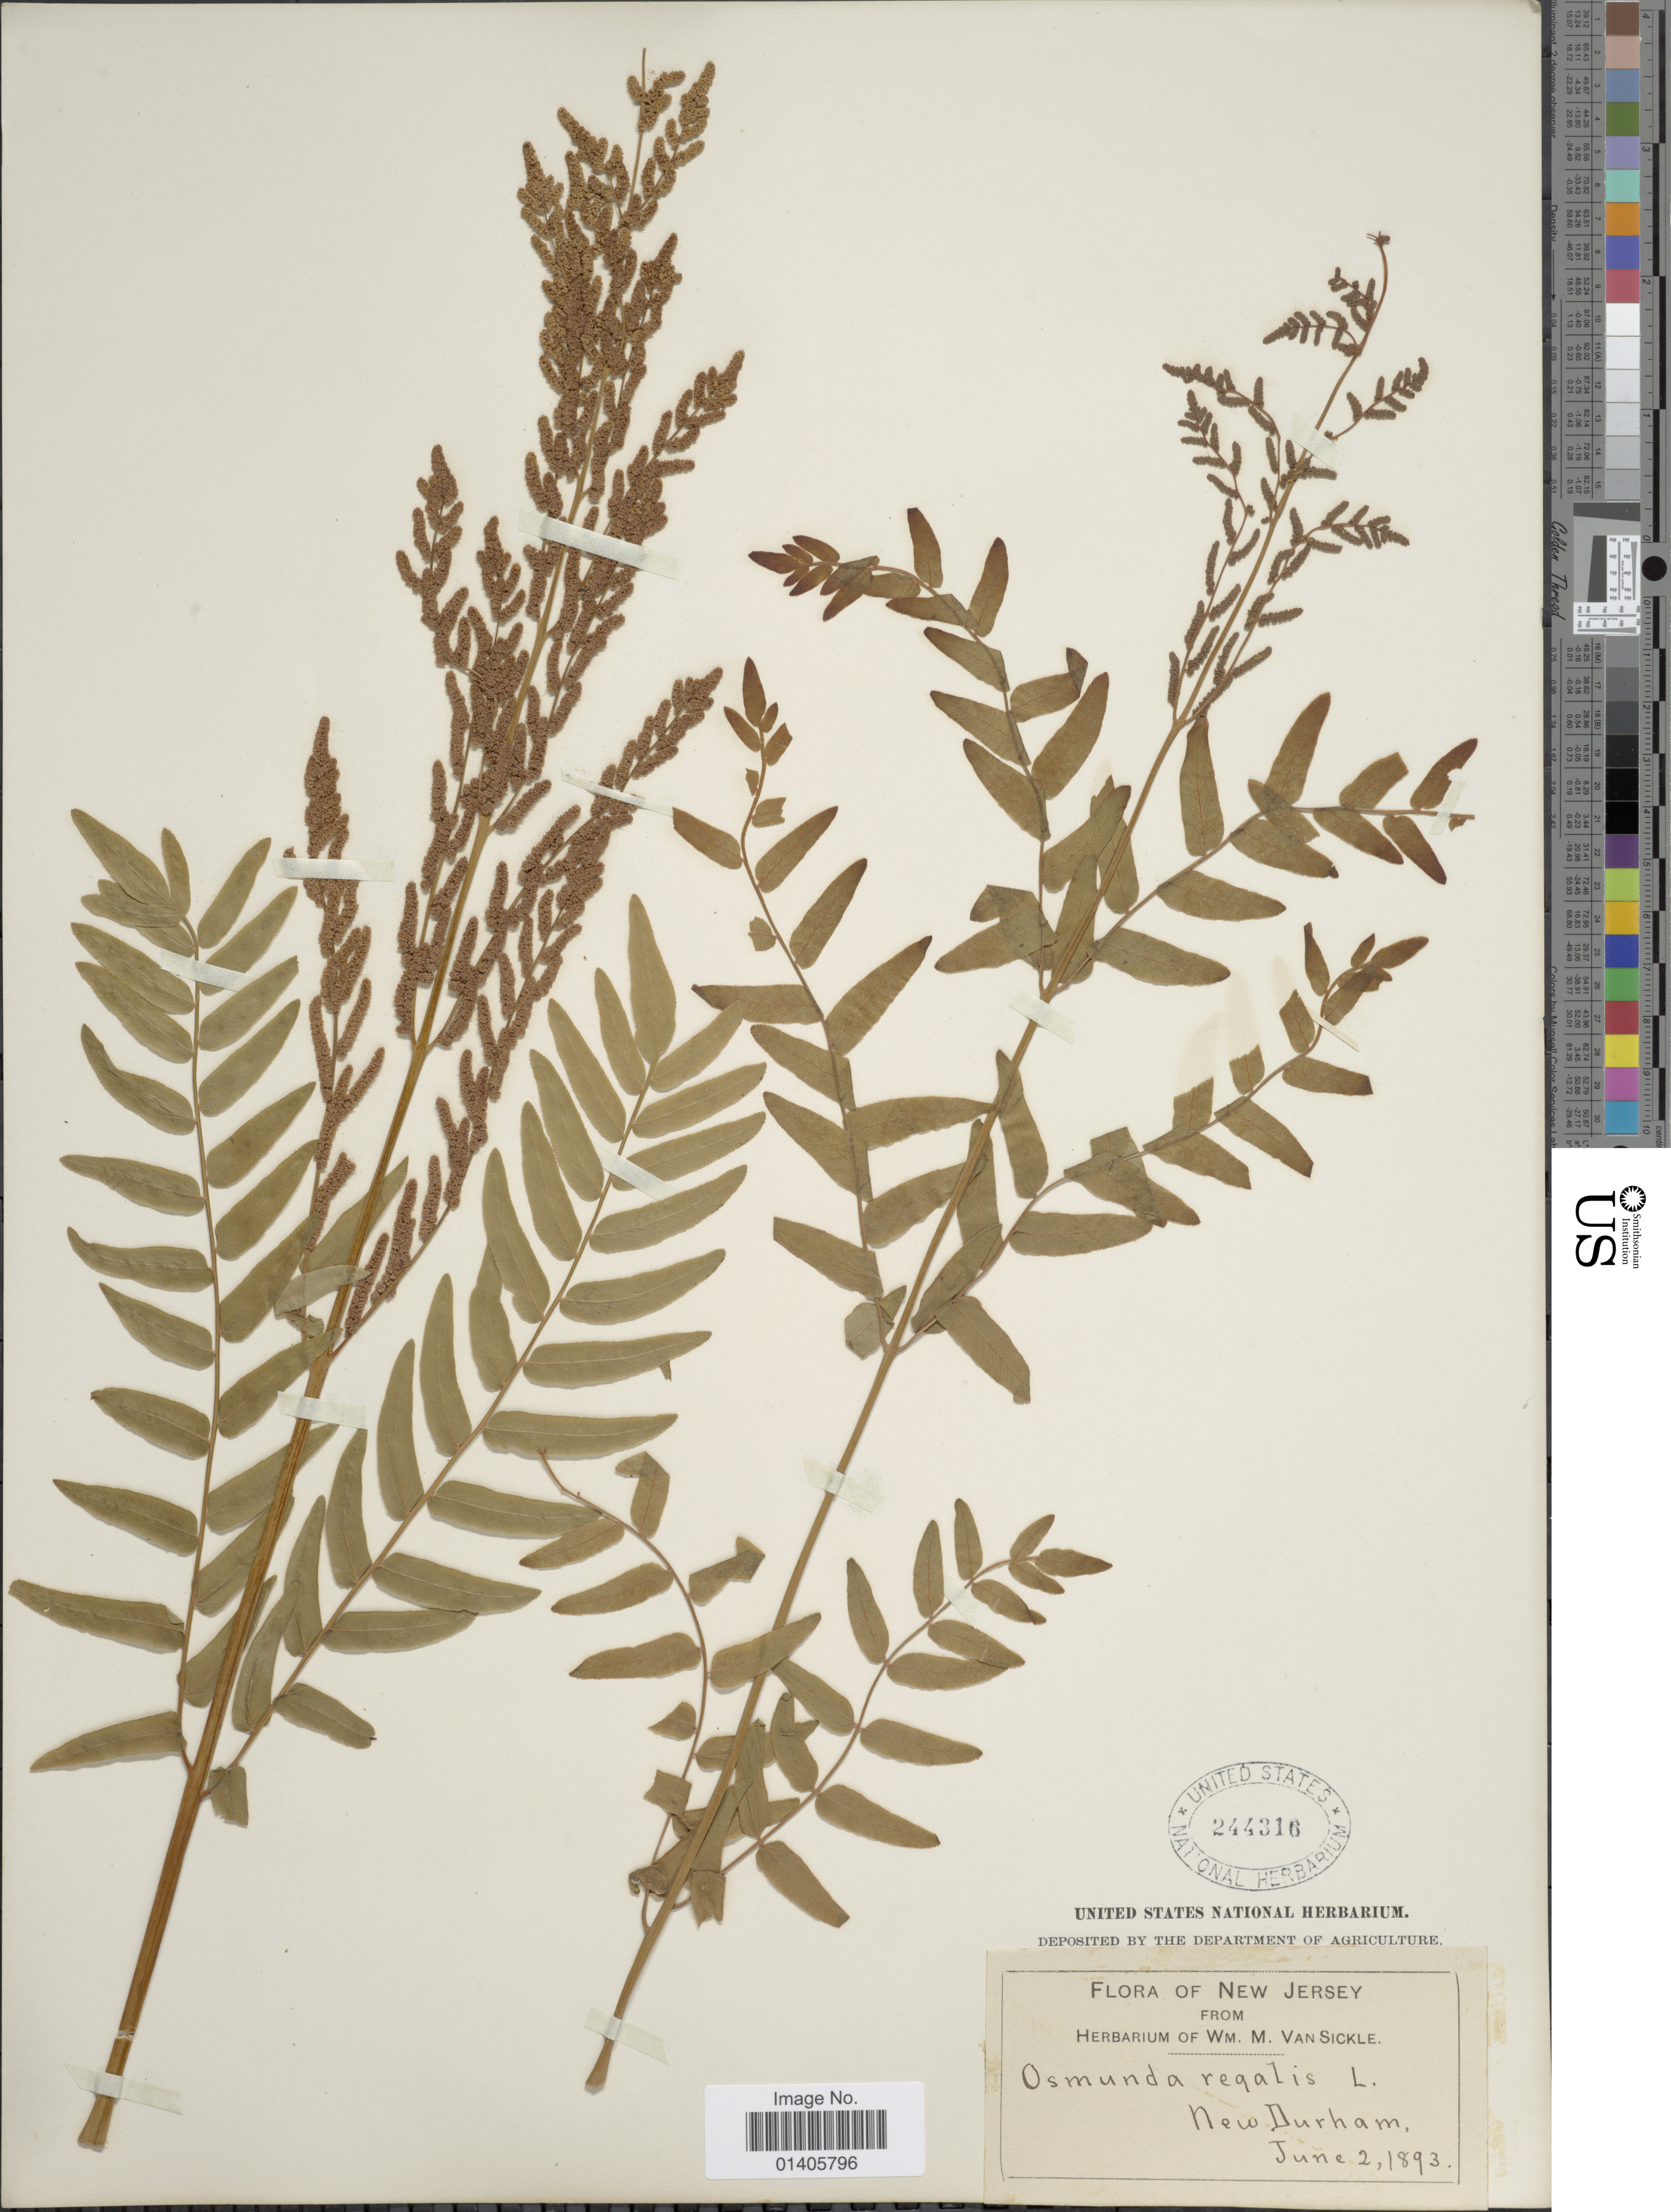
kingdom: Plantae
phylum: Tracheophyta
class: Polypodiopsida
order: Osmundales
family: Osmundaceae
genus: Osmunda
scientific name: Osmunda regalis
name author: L.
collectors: ex herb. Wm. M. Van Sickle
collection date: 1893-06-02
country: United States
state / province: New Jersey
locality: New Durham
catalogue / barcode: US 244316